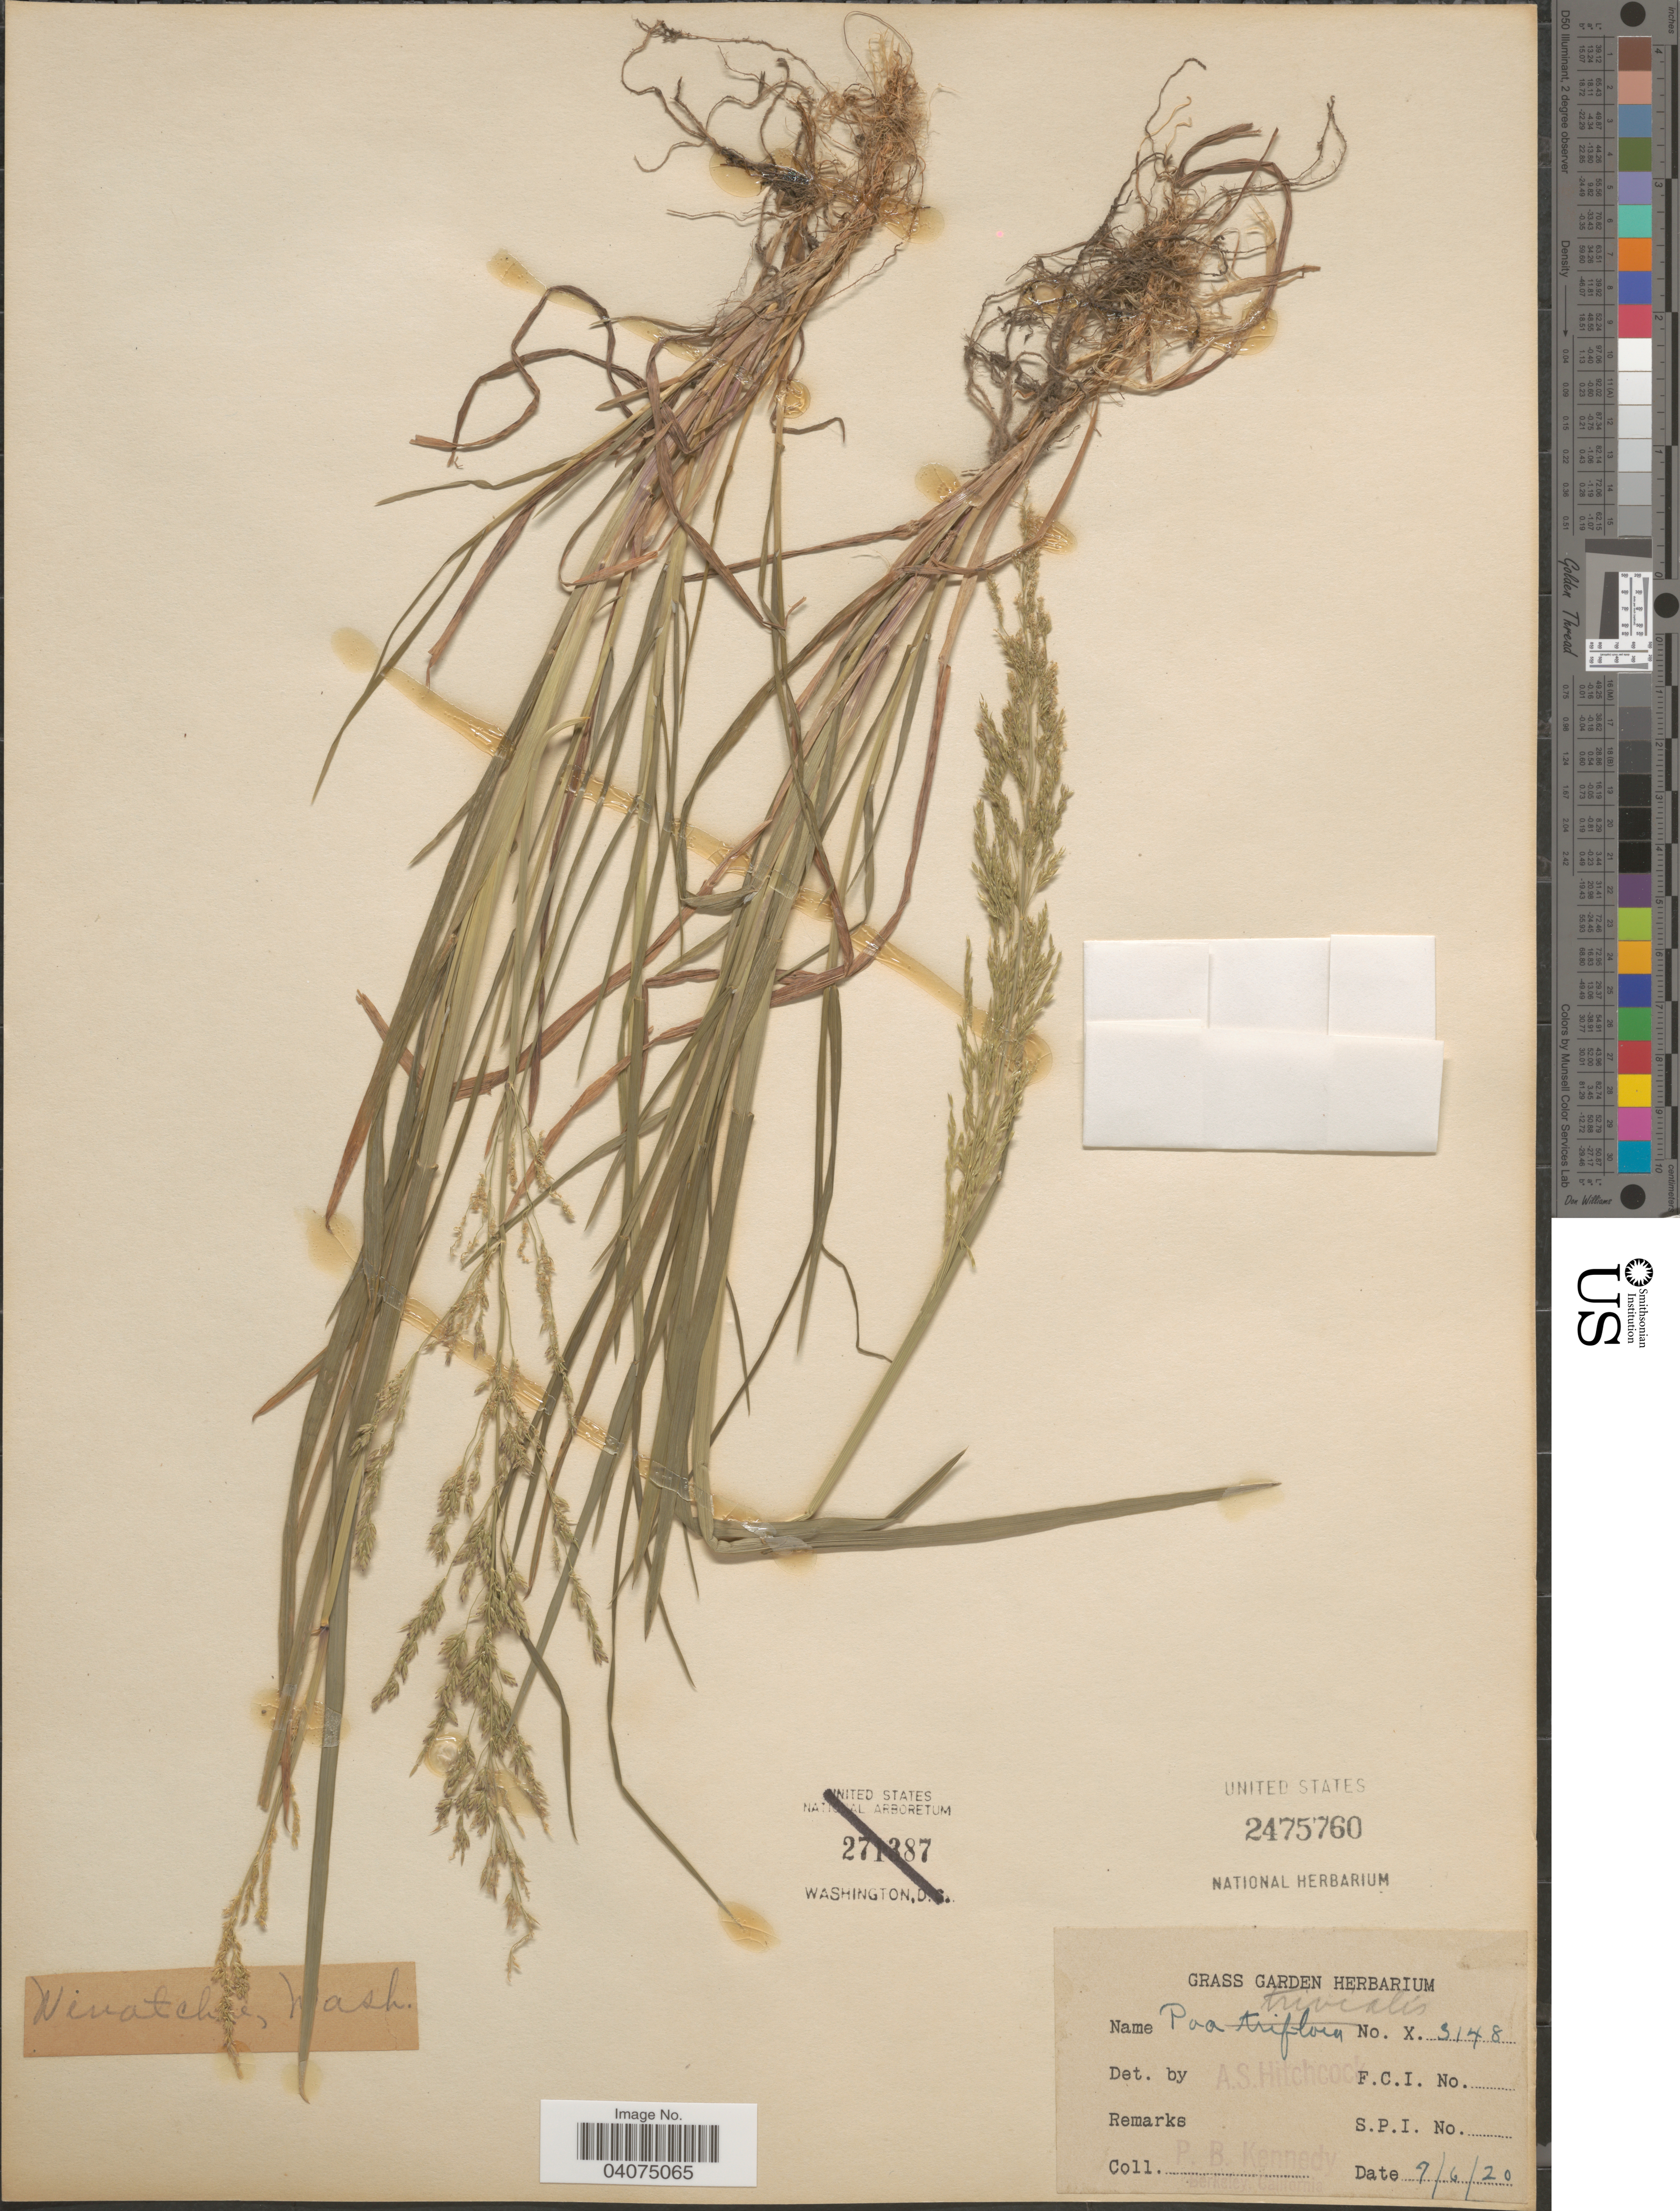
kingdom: Plantae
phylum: Tracheophyta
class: Liliopsida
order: Poales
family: Poaceae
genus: Poa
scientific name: Poa trivialis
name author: L.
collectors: P. B. Kennedy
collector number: X3148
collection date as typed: Transcribed d/m/y: 6/7/20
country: United States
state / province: Washington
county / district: Chelan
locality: Wenatchee.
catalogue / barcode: US 2475760